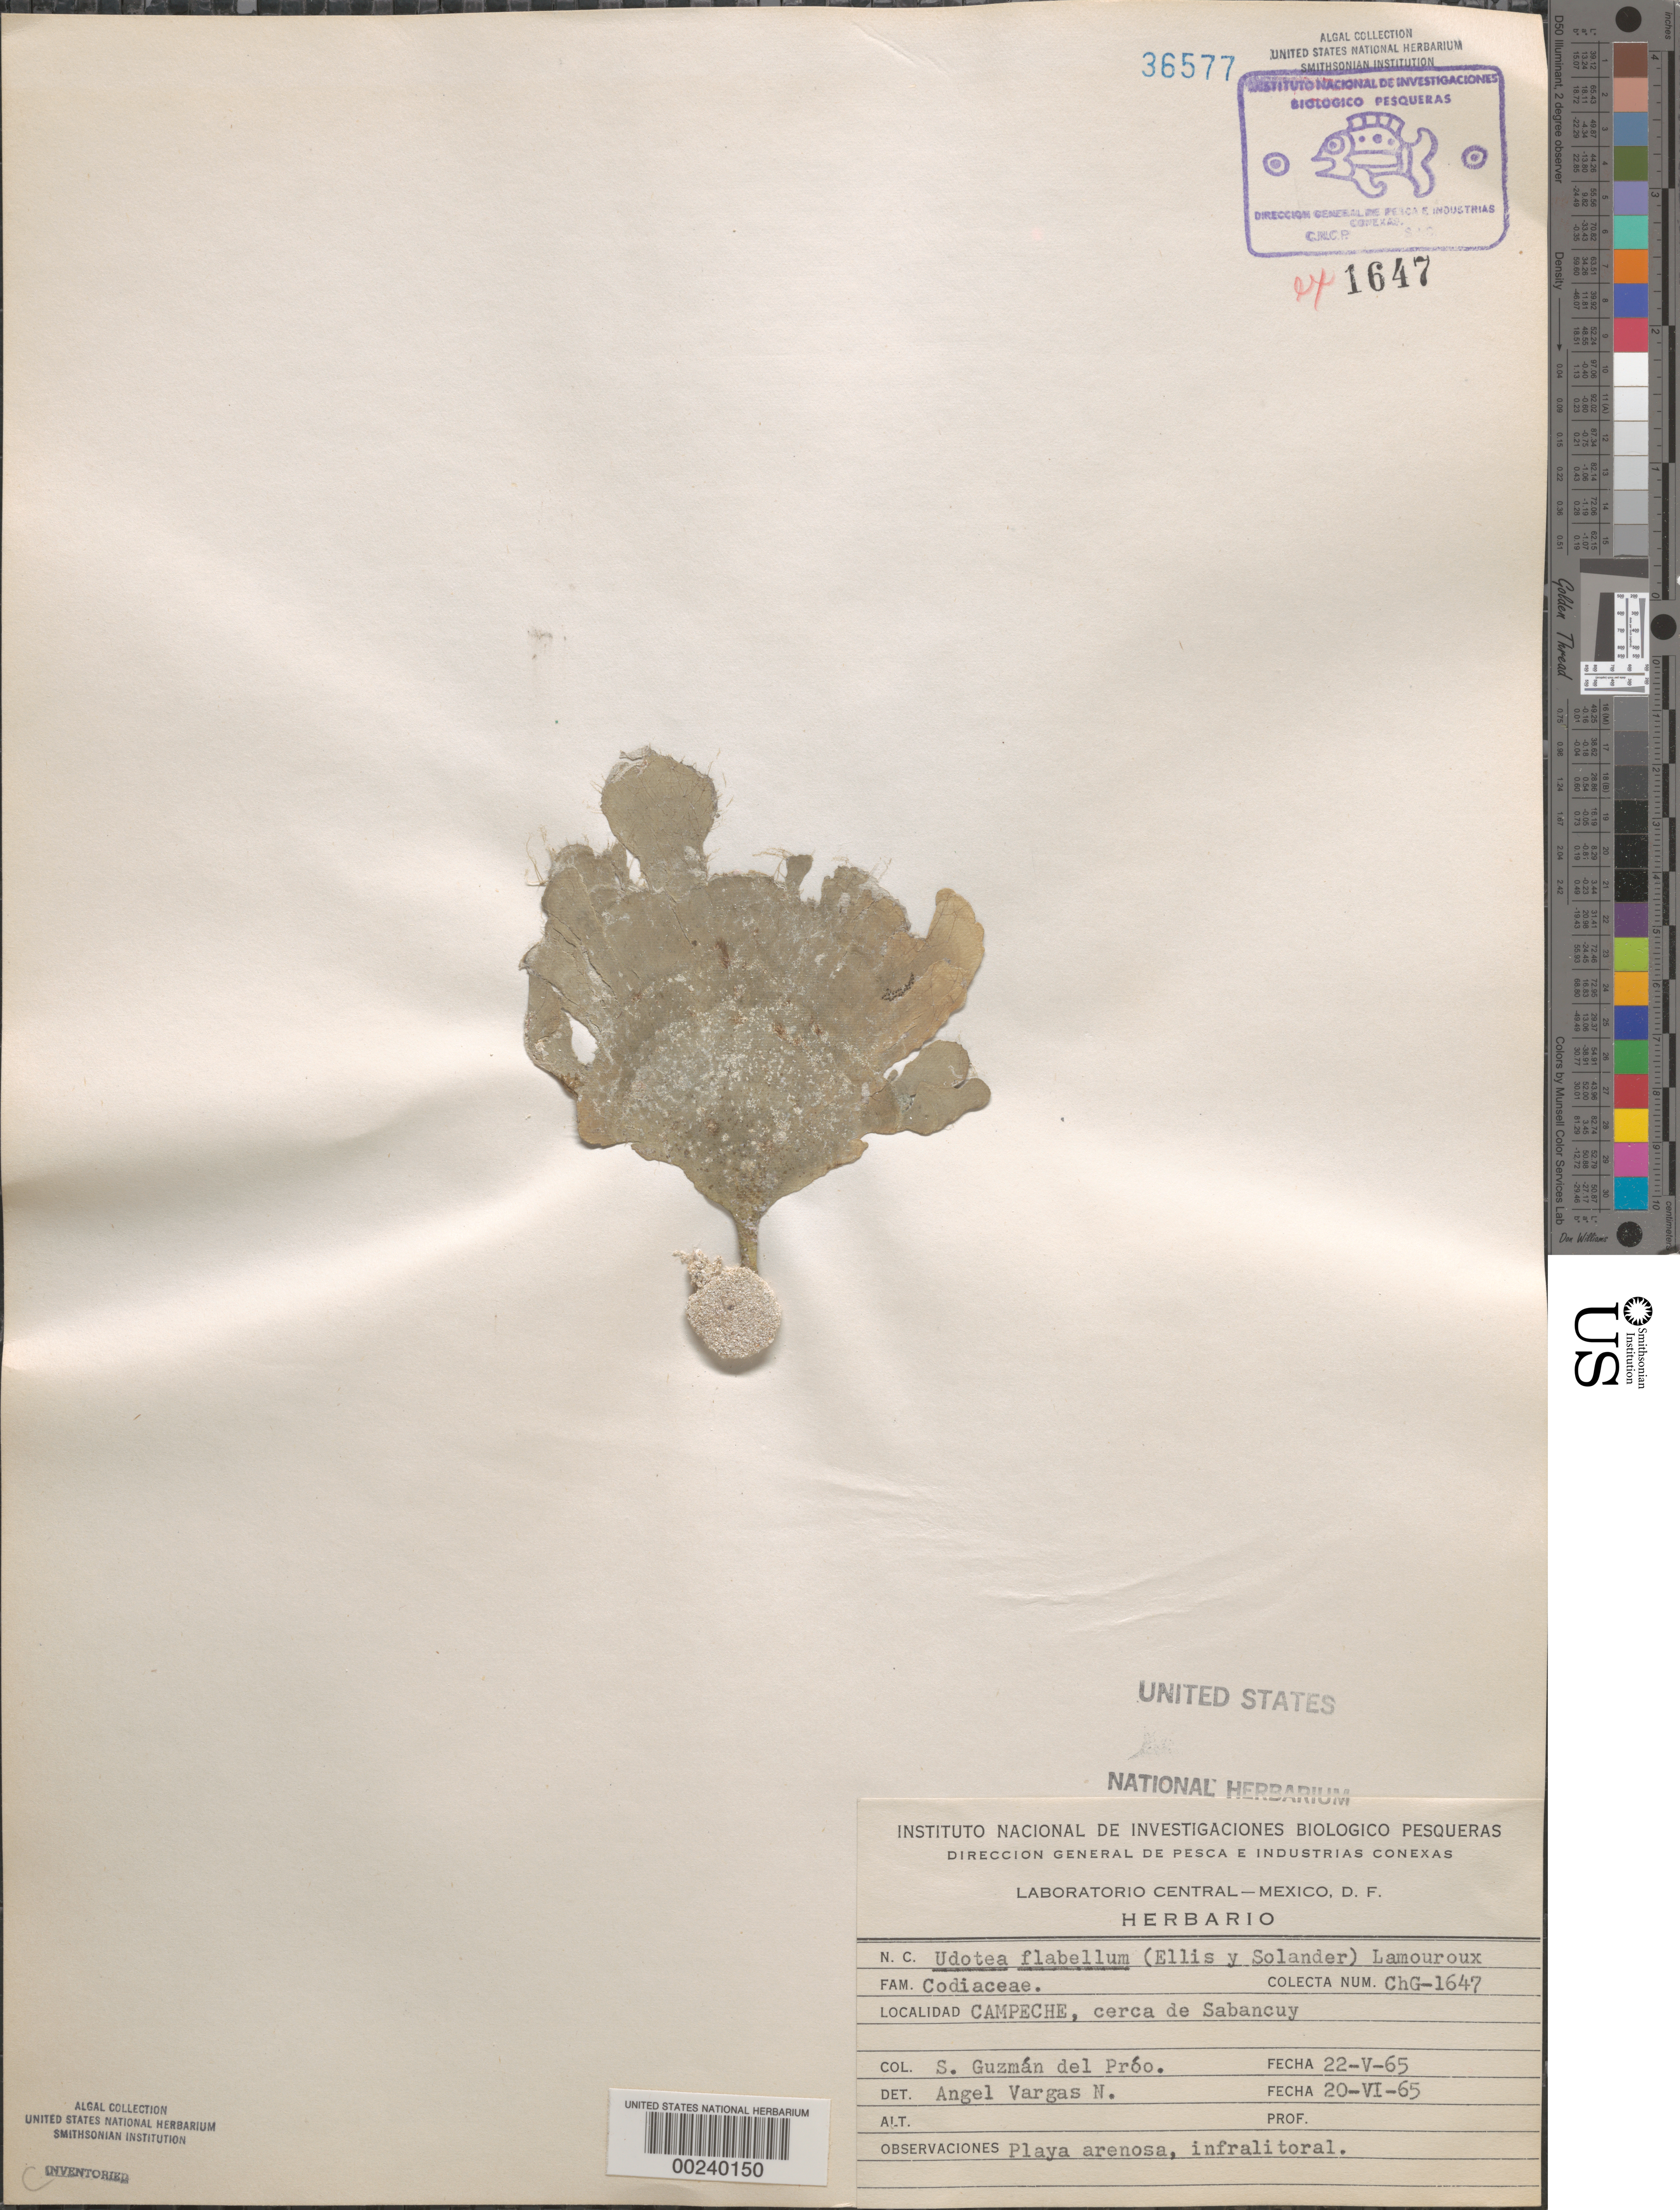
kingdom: Plantae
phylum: Chlorophyta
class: Ulvophyceae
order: Bryopsidales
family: Udoteaceae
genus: Udotea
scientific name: Udotea flabellum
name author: (J. Ellis & Sol.) M. Howe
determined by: Vargas N., A.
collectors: S. Guzman del Proo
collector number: CHG-1647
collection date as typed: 22 May 1965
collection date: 1965-05-22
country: Mexico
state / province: Campeche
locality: Sabancuy area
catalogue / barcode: US 36577